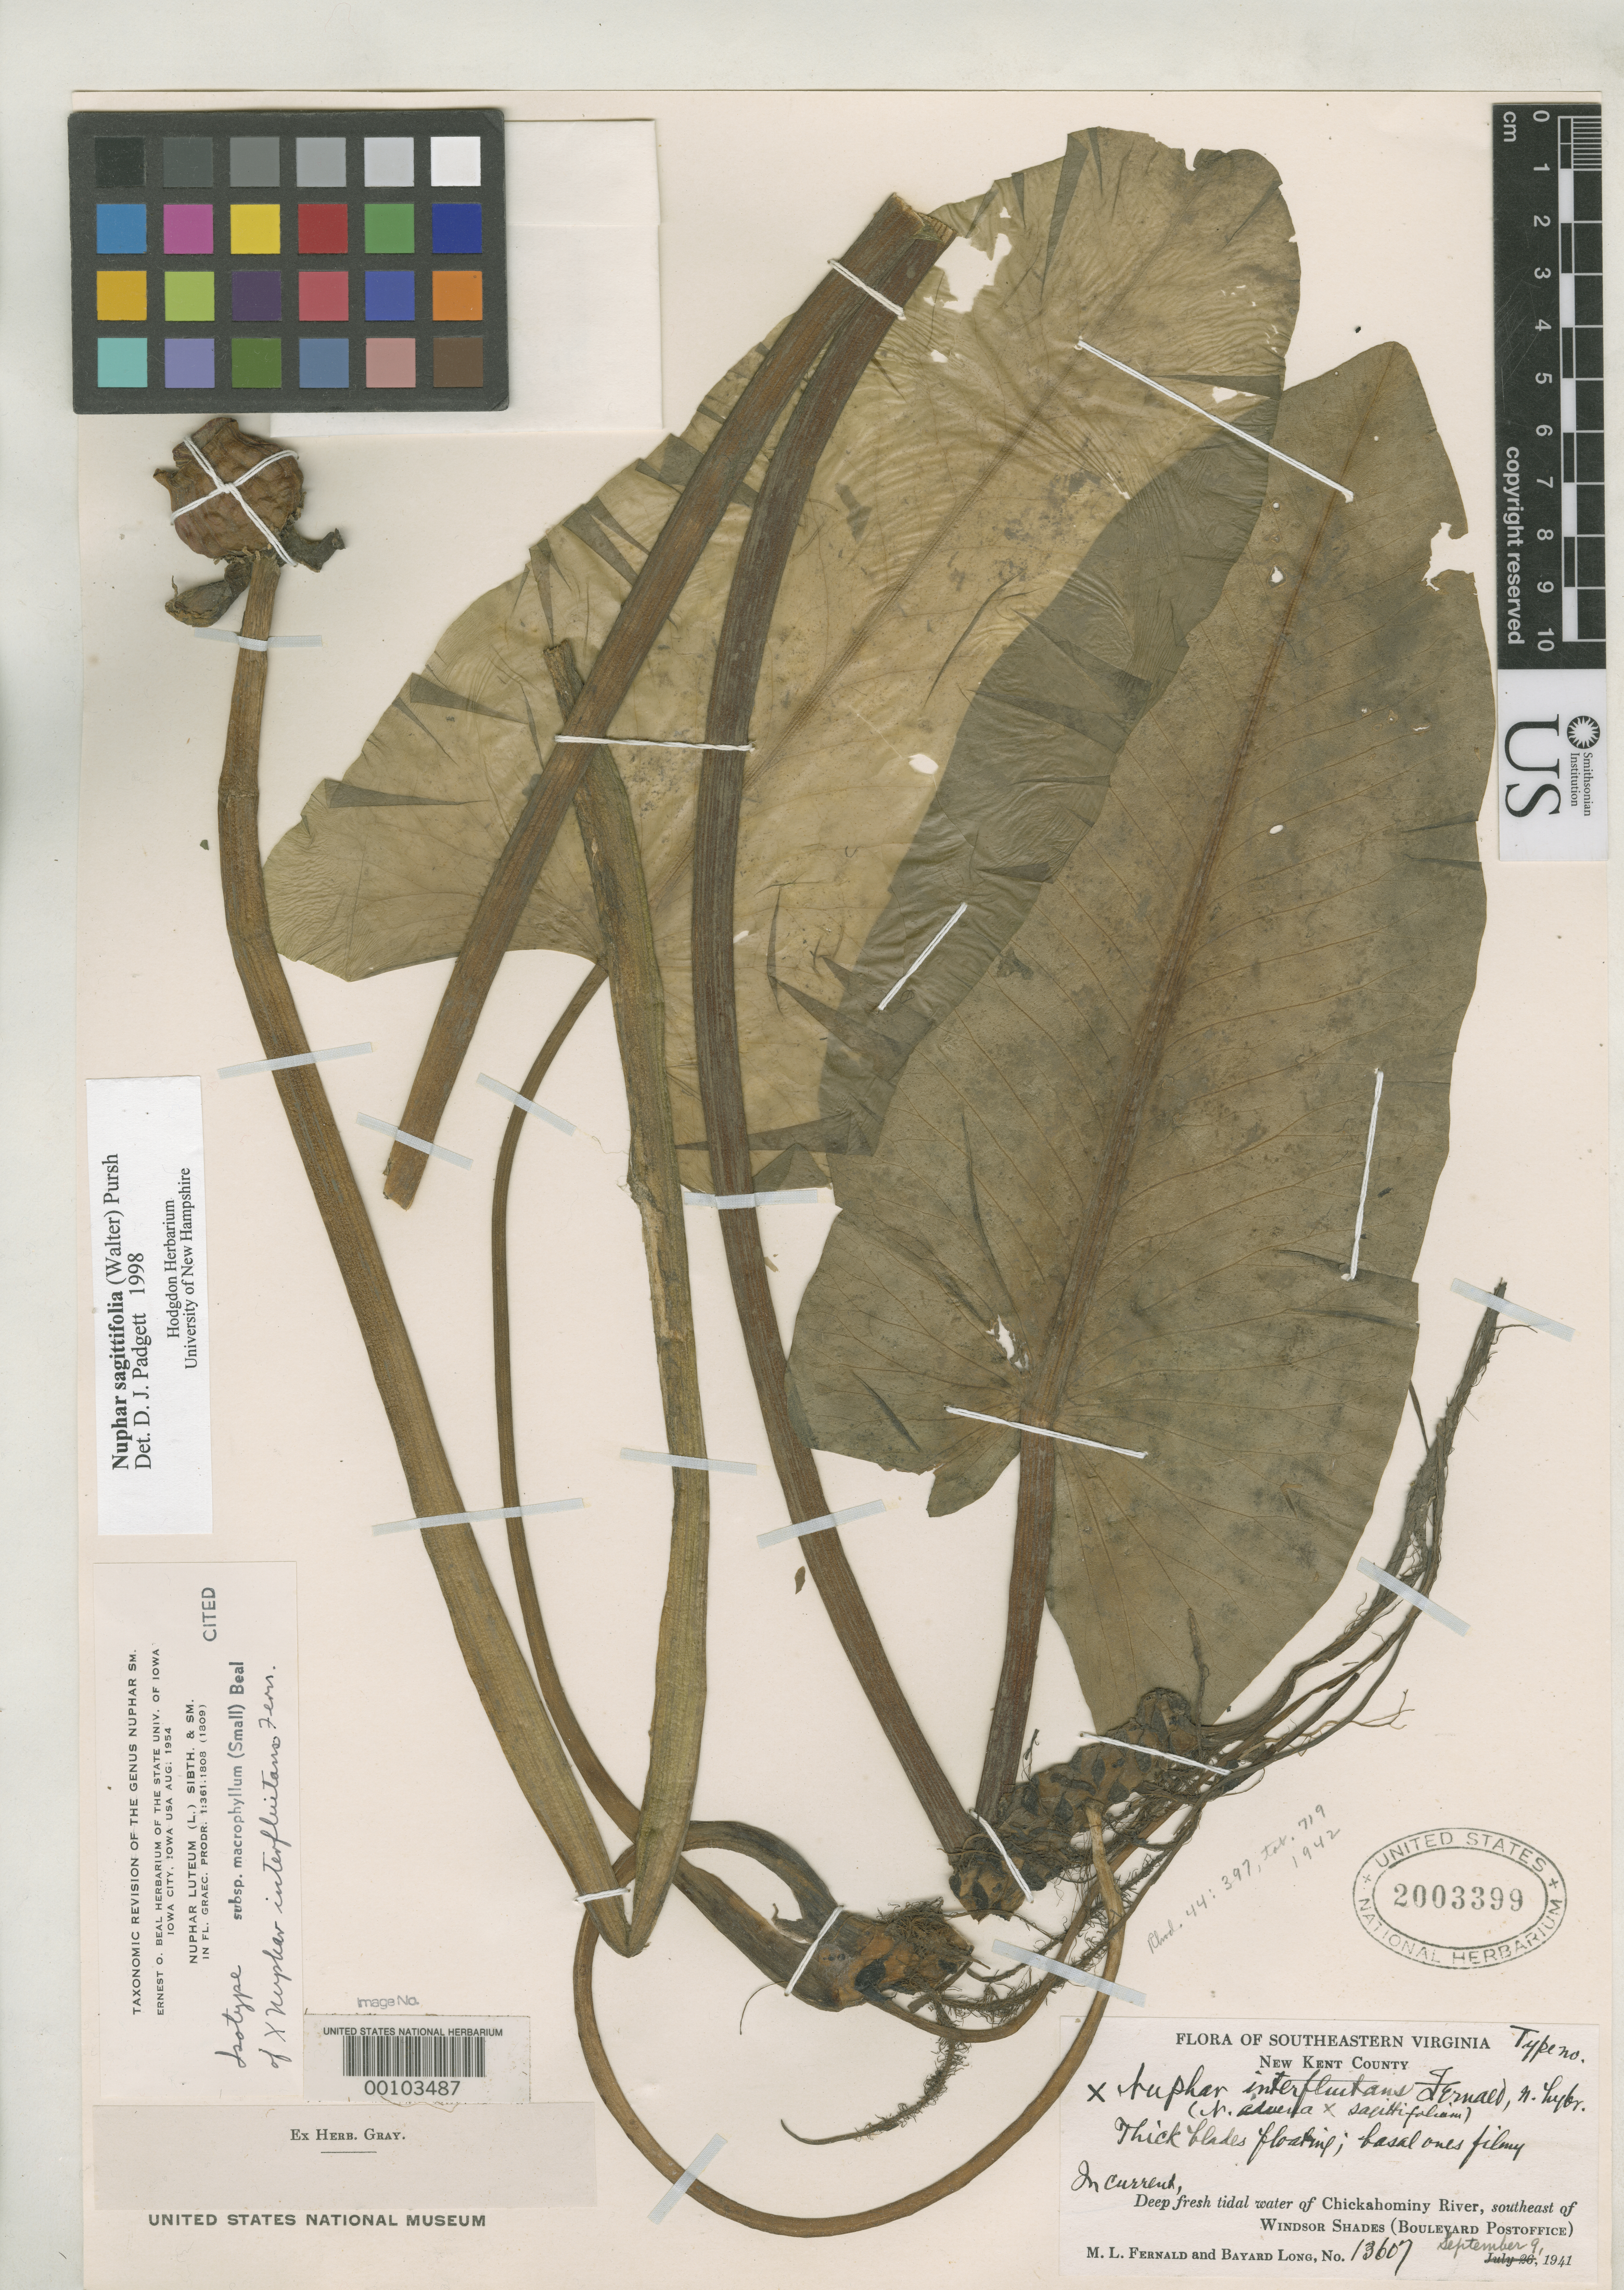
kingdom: Plantae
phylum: Tracheophyta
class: Magnoliopsida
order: Nymphaeales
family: Nymphaeaceae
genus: Nuphar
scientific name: Nuphar interfluitans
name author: Fernald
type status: Isotype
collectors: M. L. Fernald & B. H. Long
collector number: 13607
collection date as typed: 09 Sep 1941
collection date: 1941-09-09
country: United States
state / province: Virginia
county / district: New Kent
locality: Tidal water of Chickabominy River, SE of Windsor Shades, boulevard post office.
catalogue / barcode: US 2003399